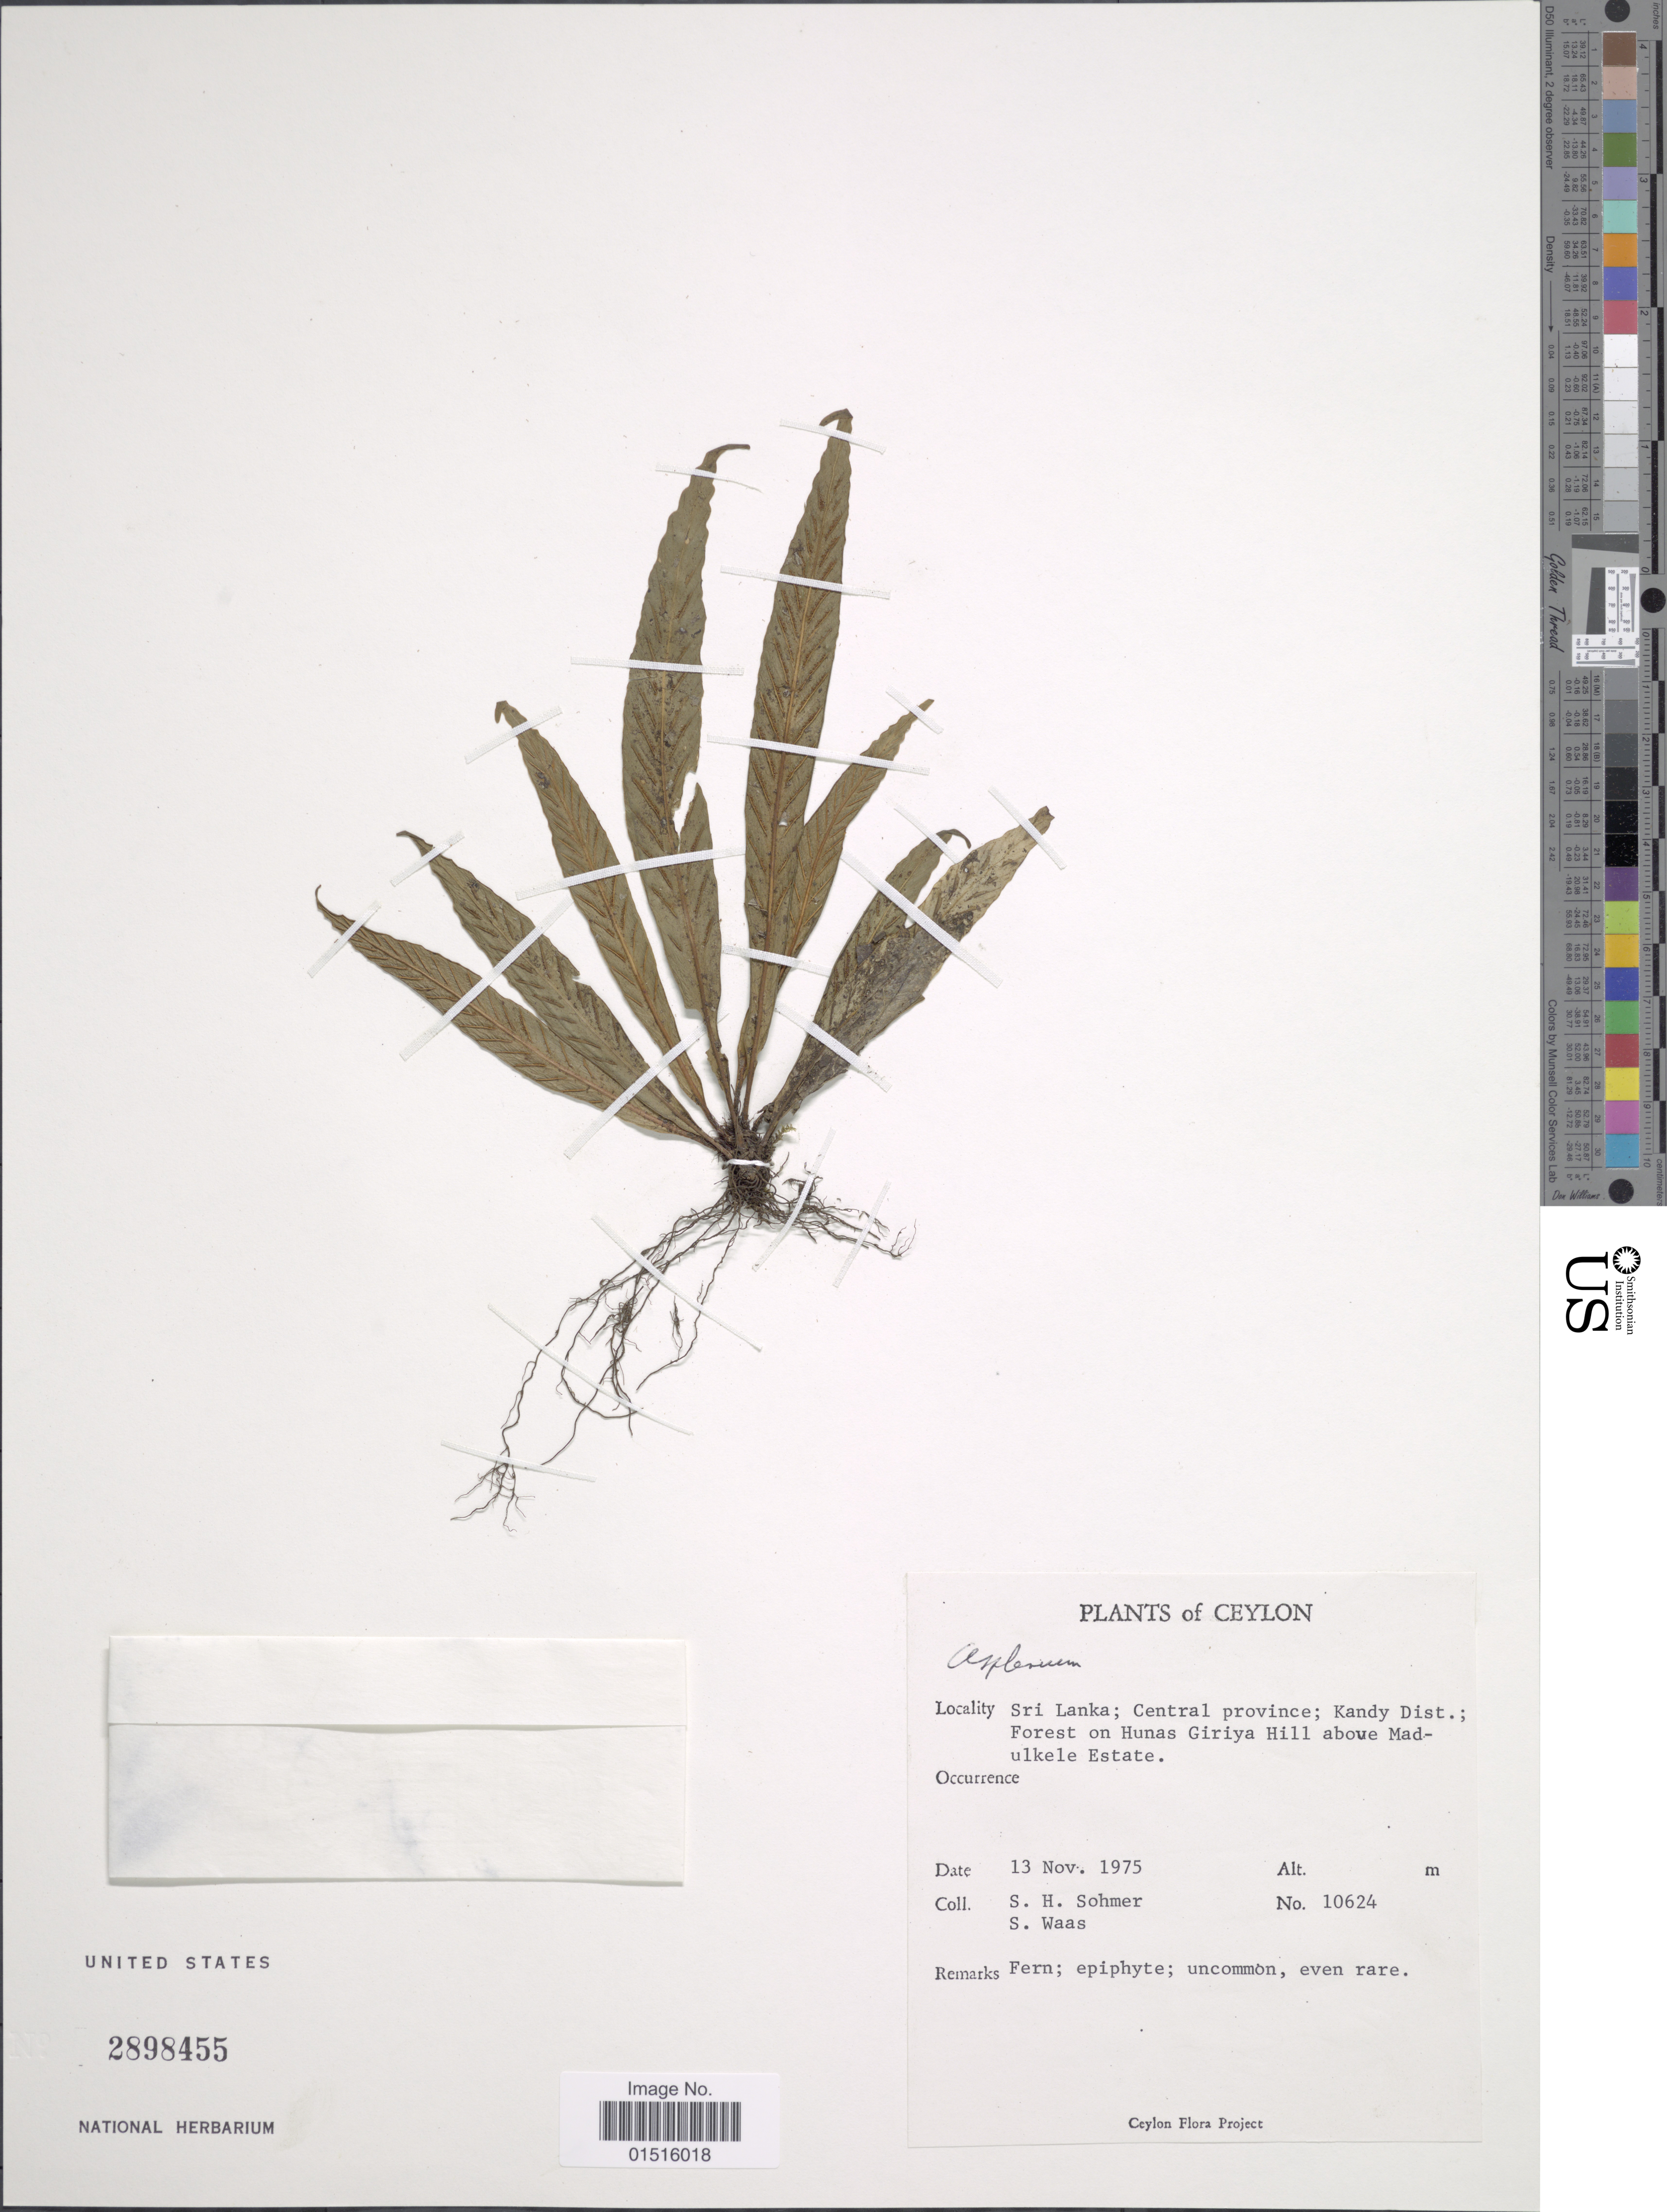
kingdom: Plantae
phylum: Tracheophyta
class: Polypodiopsida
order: Polypodiales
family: Aspleniaceae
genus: Asplenium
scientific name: Asplenium sp.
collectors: S. H. Sohmer & S. Waas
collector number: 10624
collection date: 1975-11-13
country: Sri Lanka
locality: Ceylon, Central province; Kandy Distr.; Forest on Hunas Giriya Hill above Maulkele Estate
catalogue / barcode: US 2898455